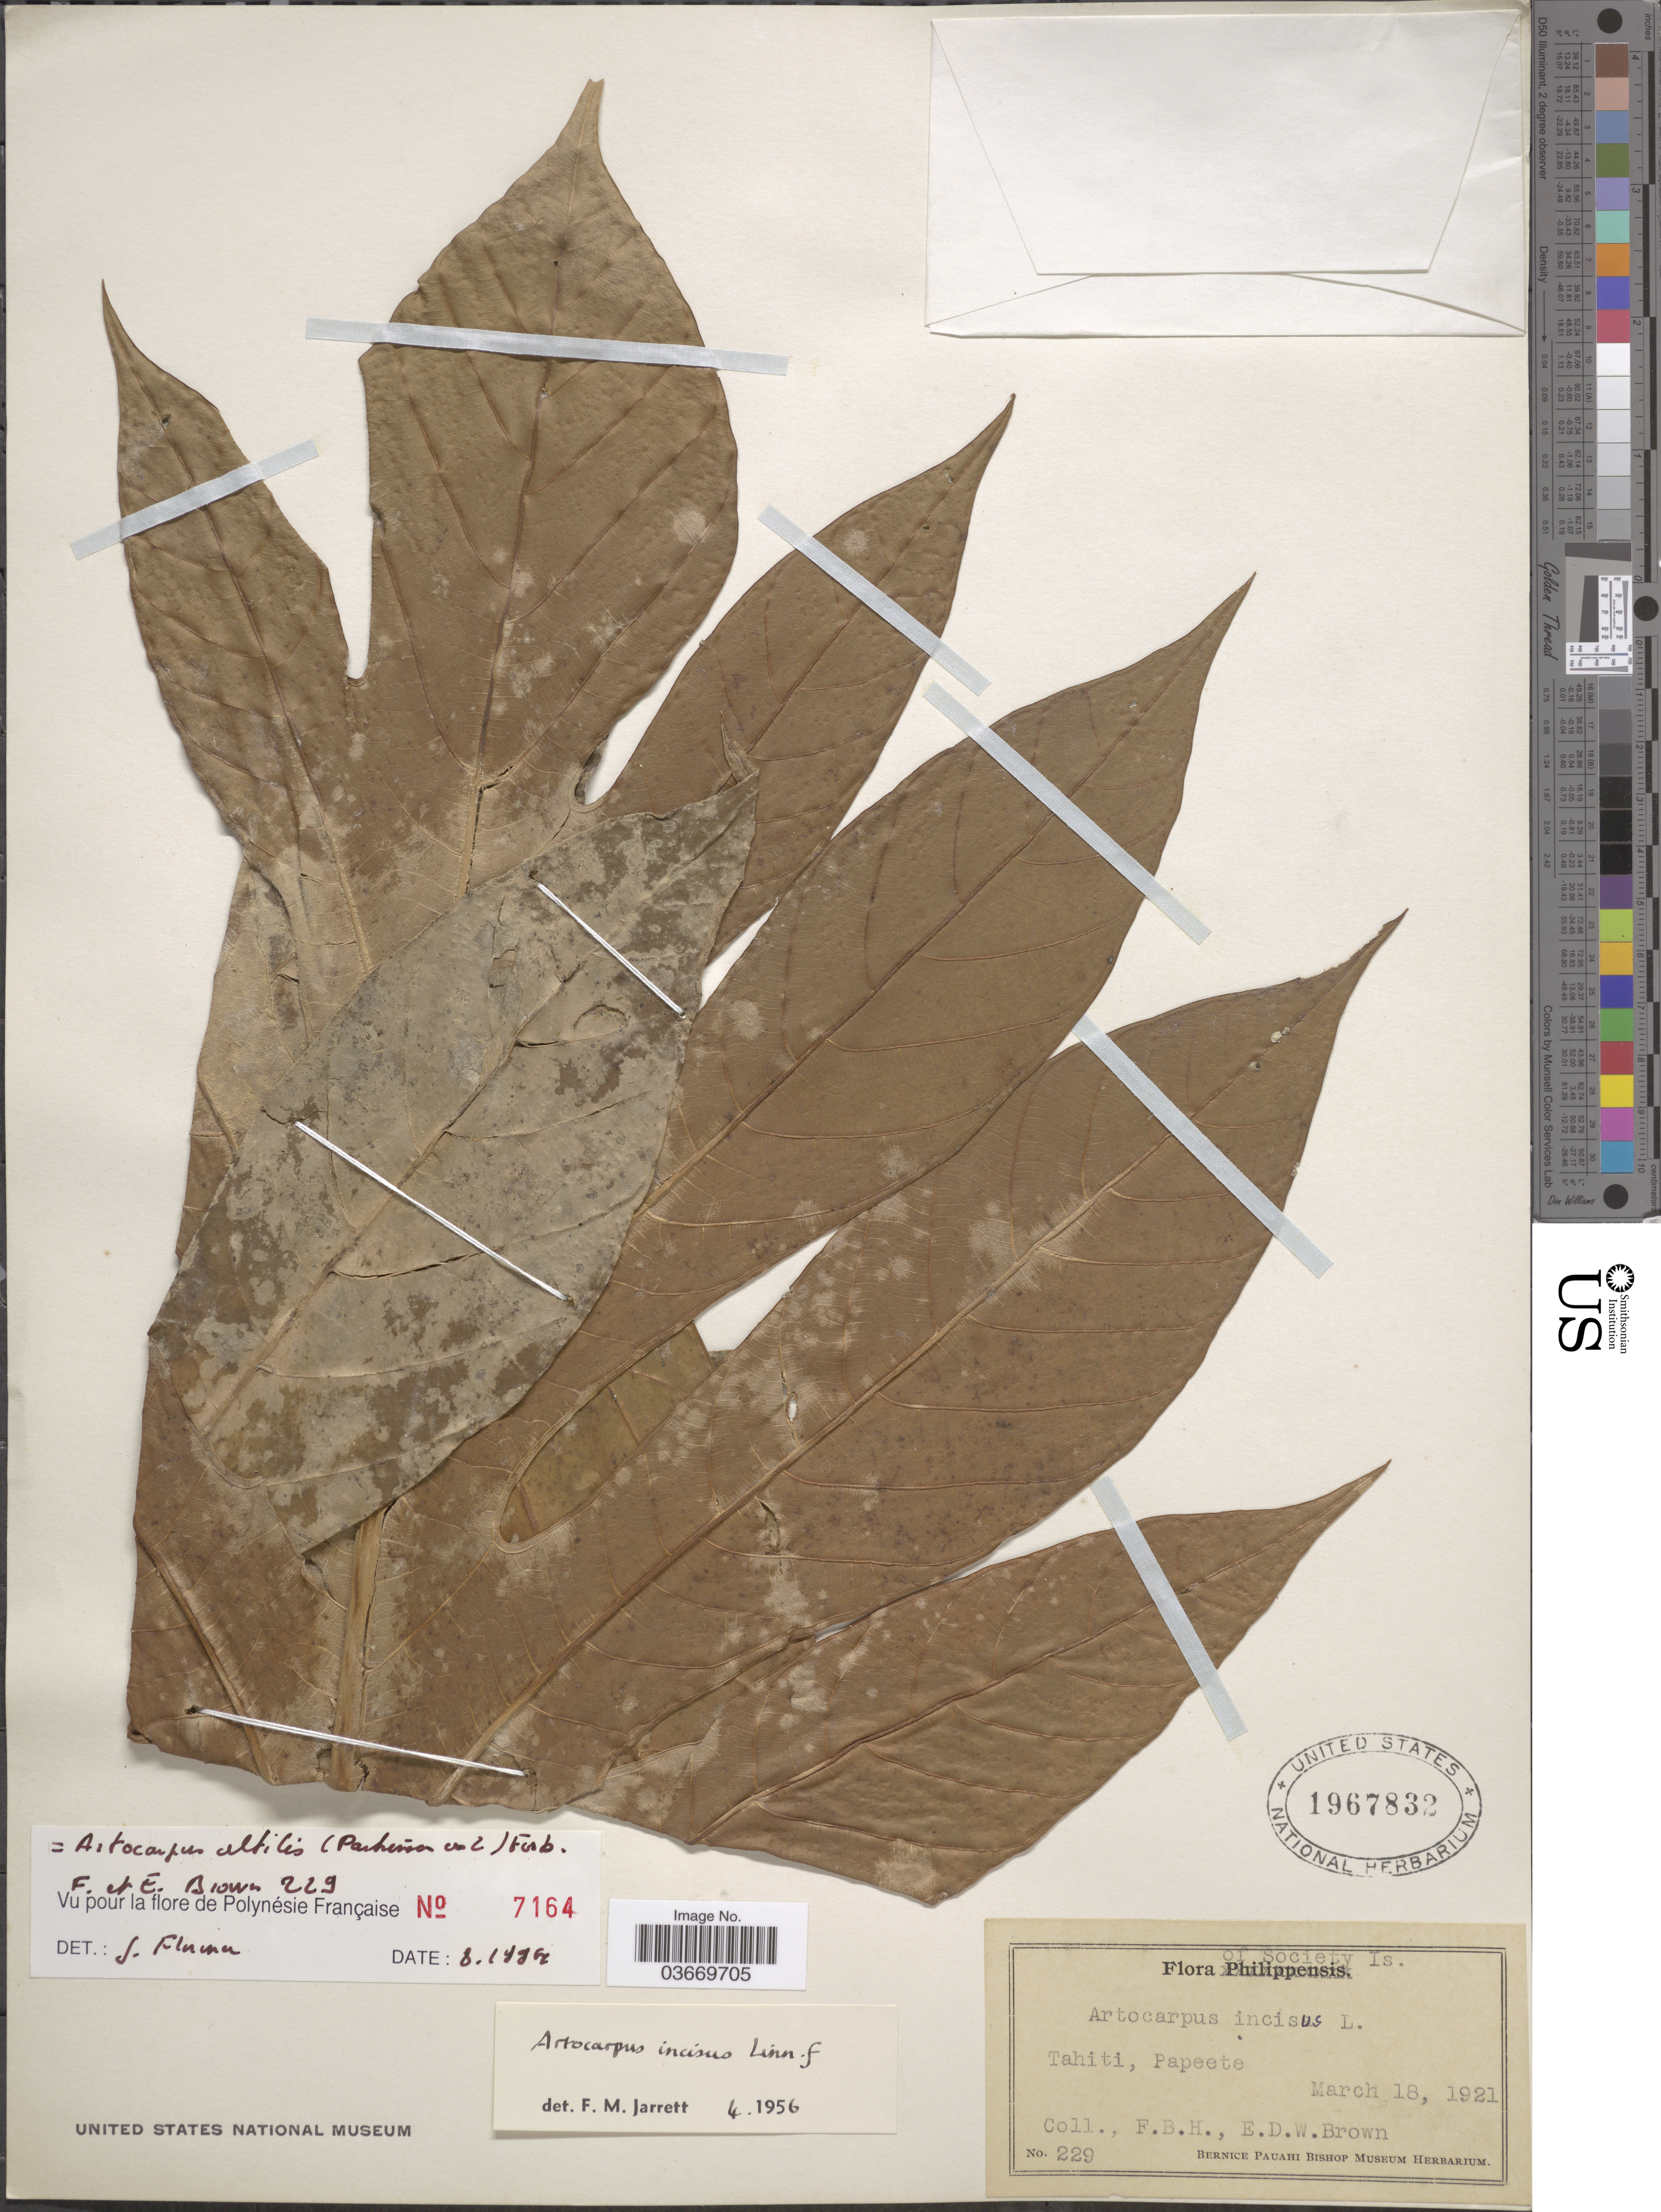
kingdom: Plantae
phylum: Tracheophyta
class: Magnoliopsida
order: Rosales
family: Moraceae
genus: Artocarpus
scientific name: Artocarpus altilis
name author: (Parkinson) Fosberg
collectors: F. Brown & E. Brown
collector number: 229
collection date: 1921-03-18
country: French Polynesia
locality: Society Islands. Tahiti, Papeete.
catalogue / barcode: US 1967832